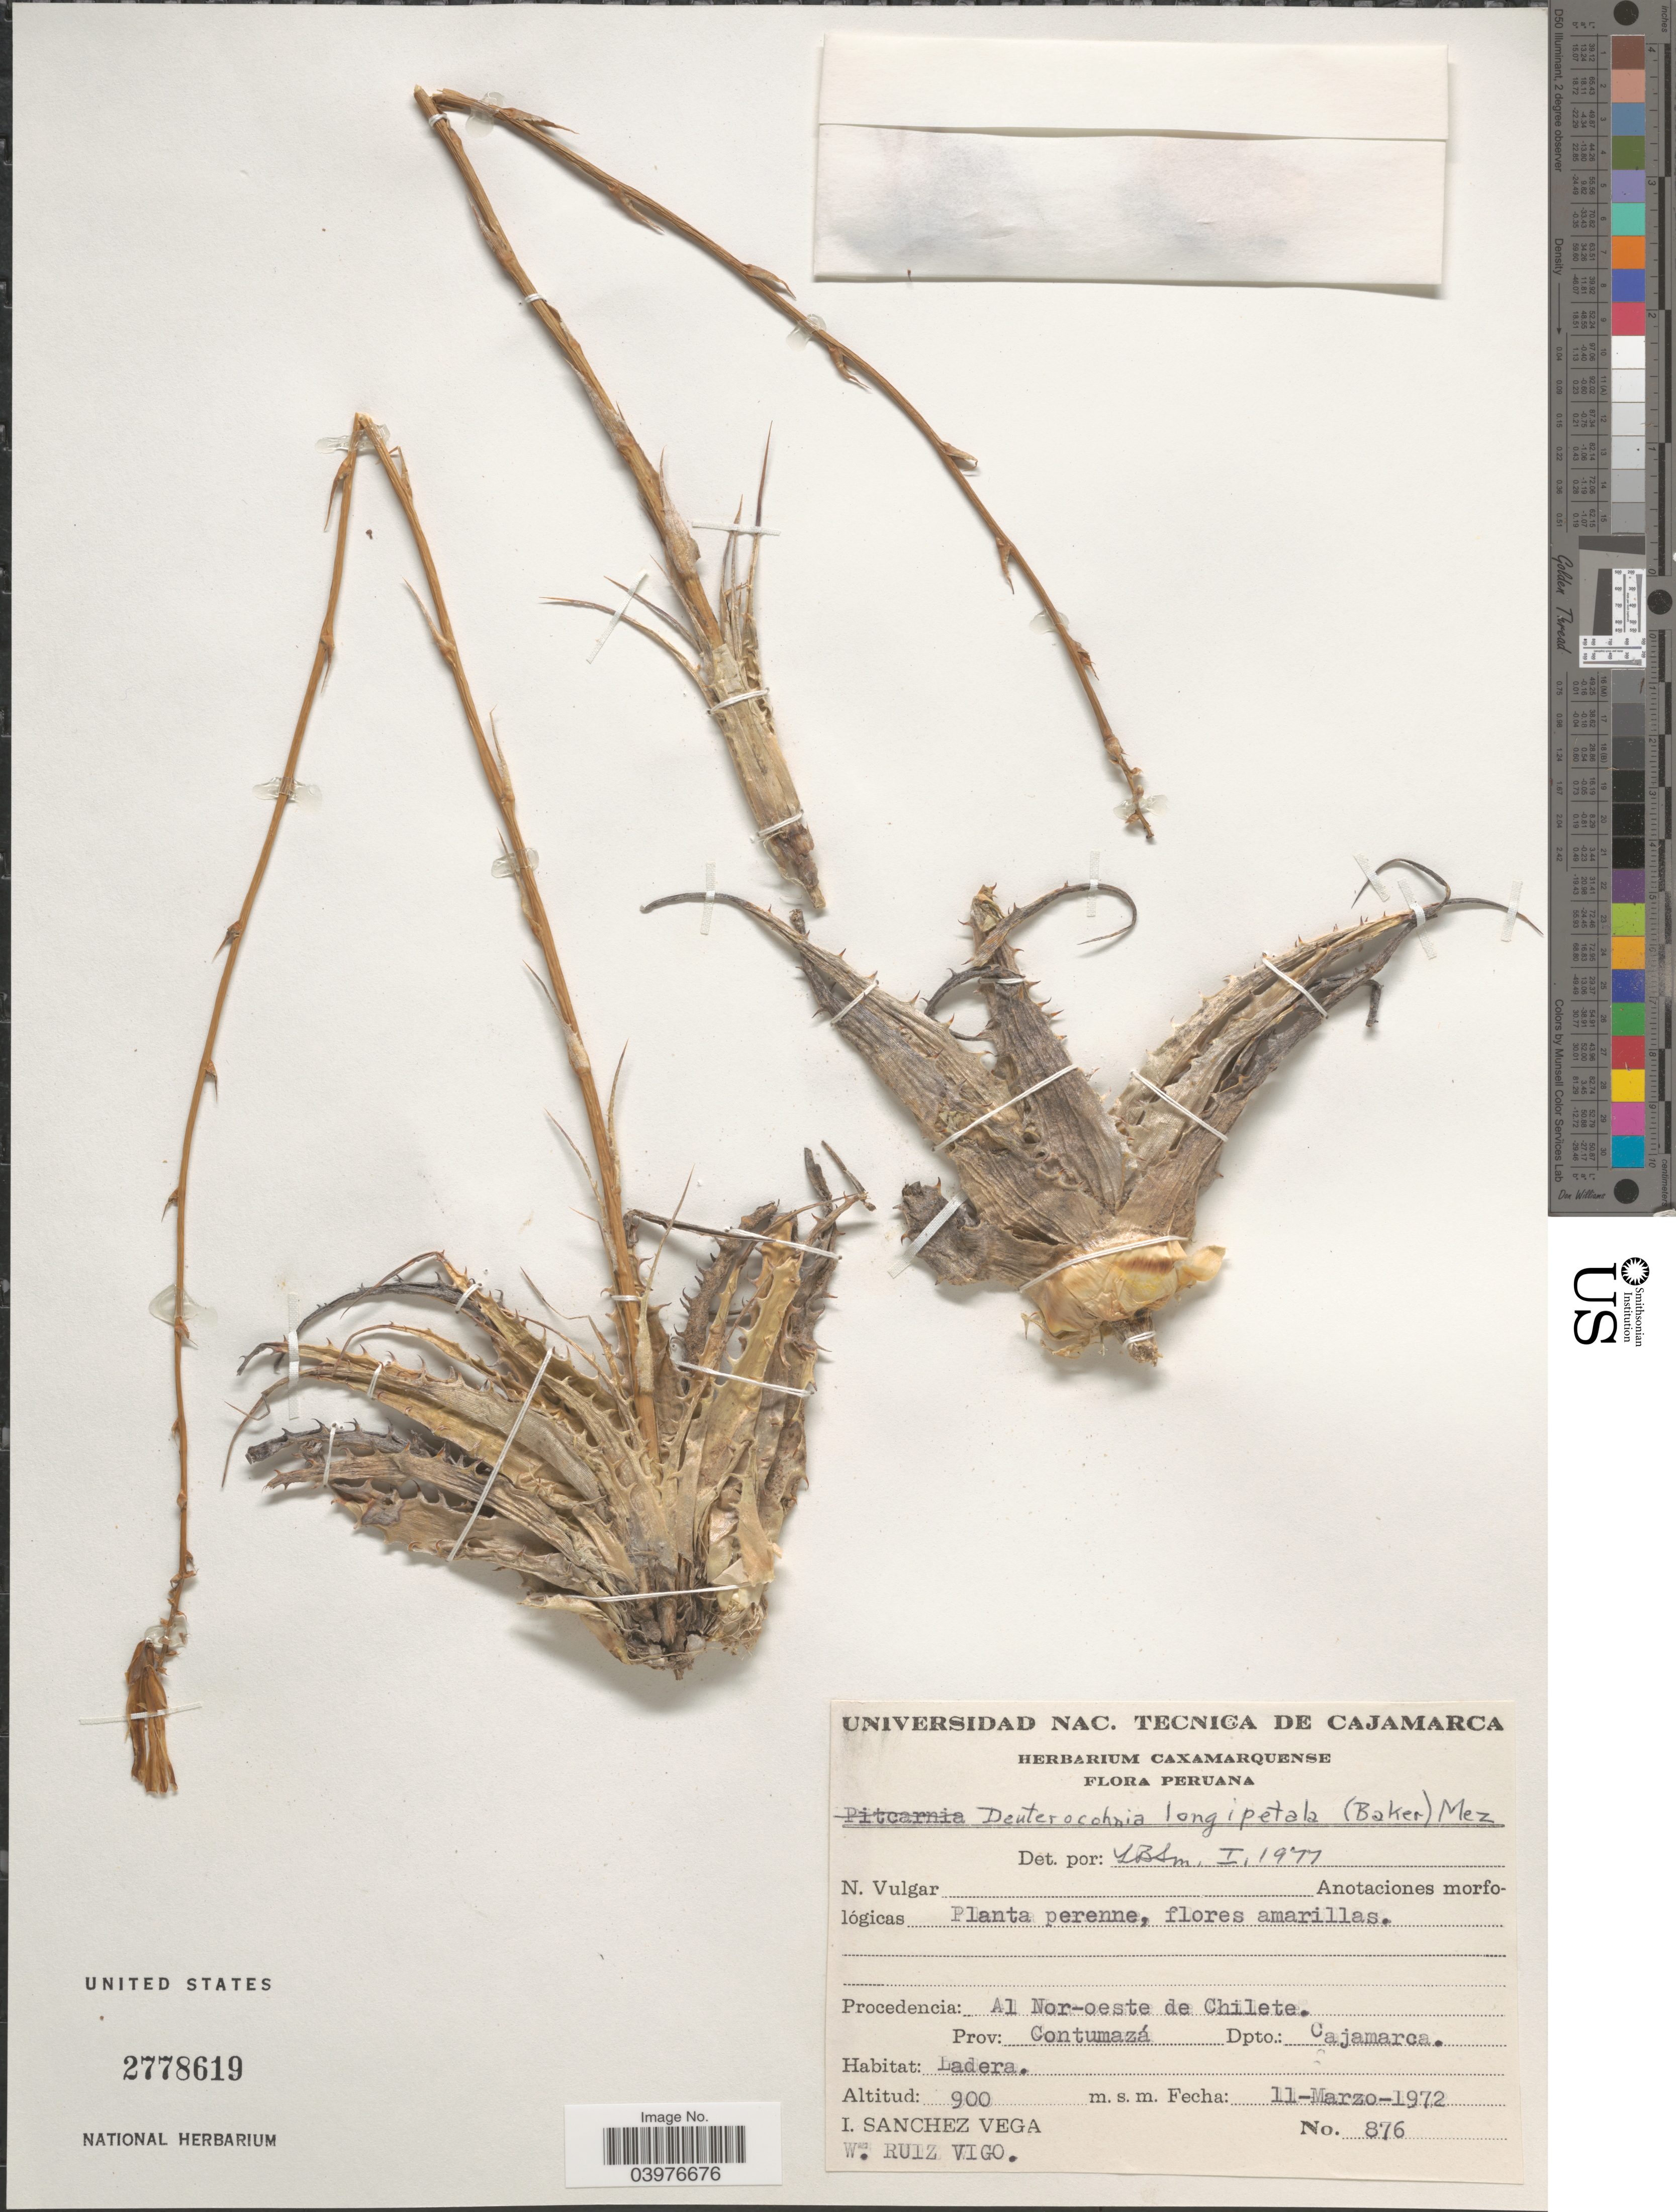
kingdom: Plantae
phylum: Tracheophyta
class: Liliopsida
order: Poales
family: Bromeliaceae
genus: Deuterocohnia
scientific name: Deuterocohnia longipetala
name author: (Baker) Mez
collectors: I. Sánchez Vega & W. Ruiz Vigo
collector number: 876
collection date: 1972-03-11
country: Peru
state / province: Cajamarca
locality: Al Nor-oeste de Chilete. Prov. Contumazá. Dpto.: Cajamarca.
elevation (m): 900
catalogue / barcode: US 2778619